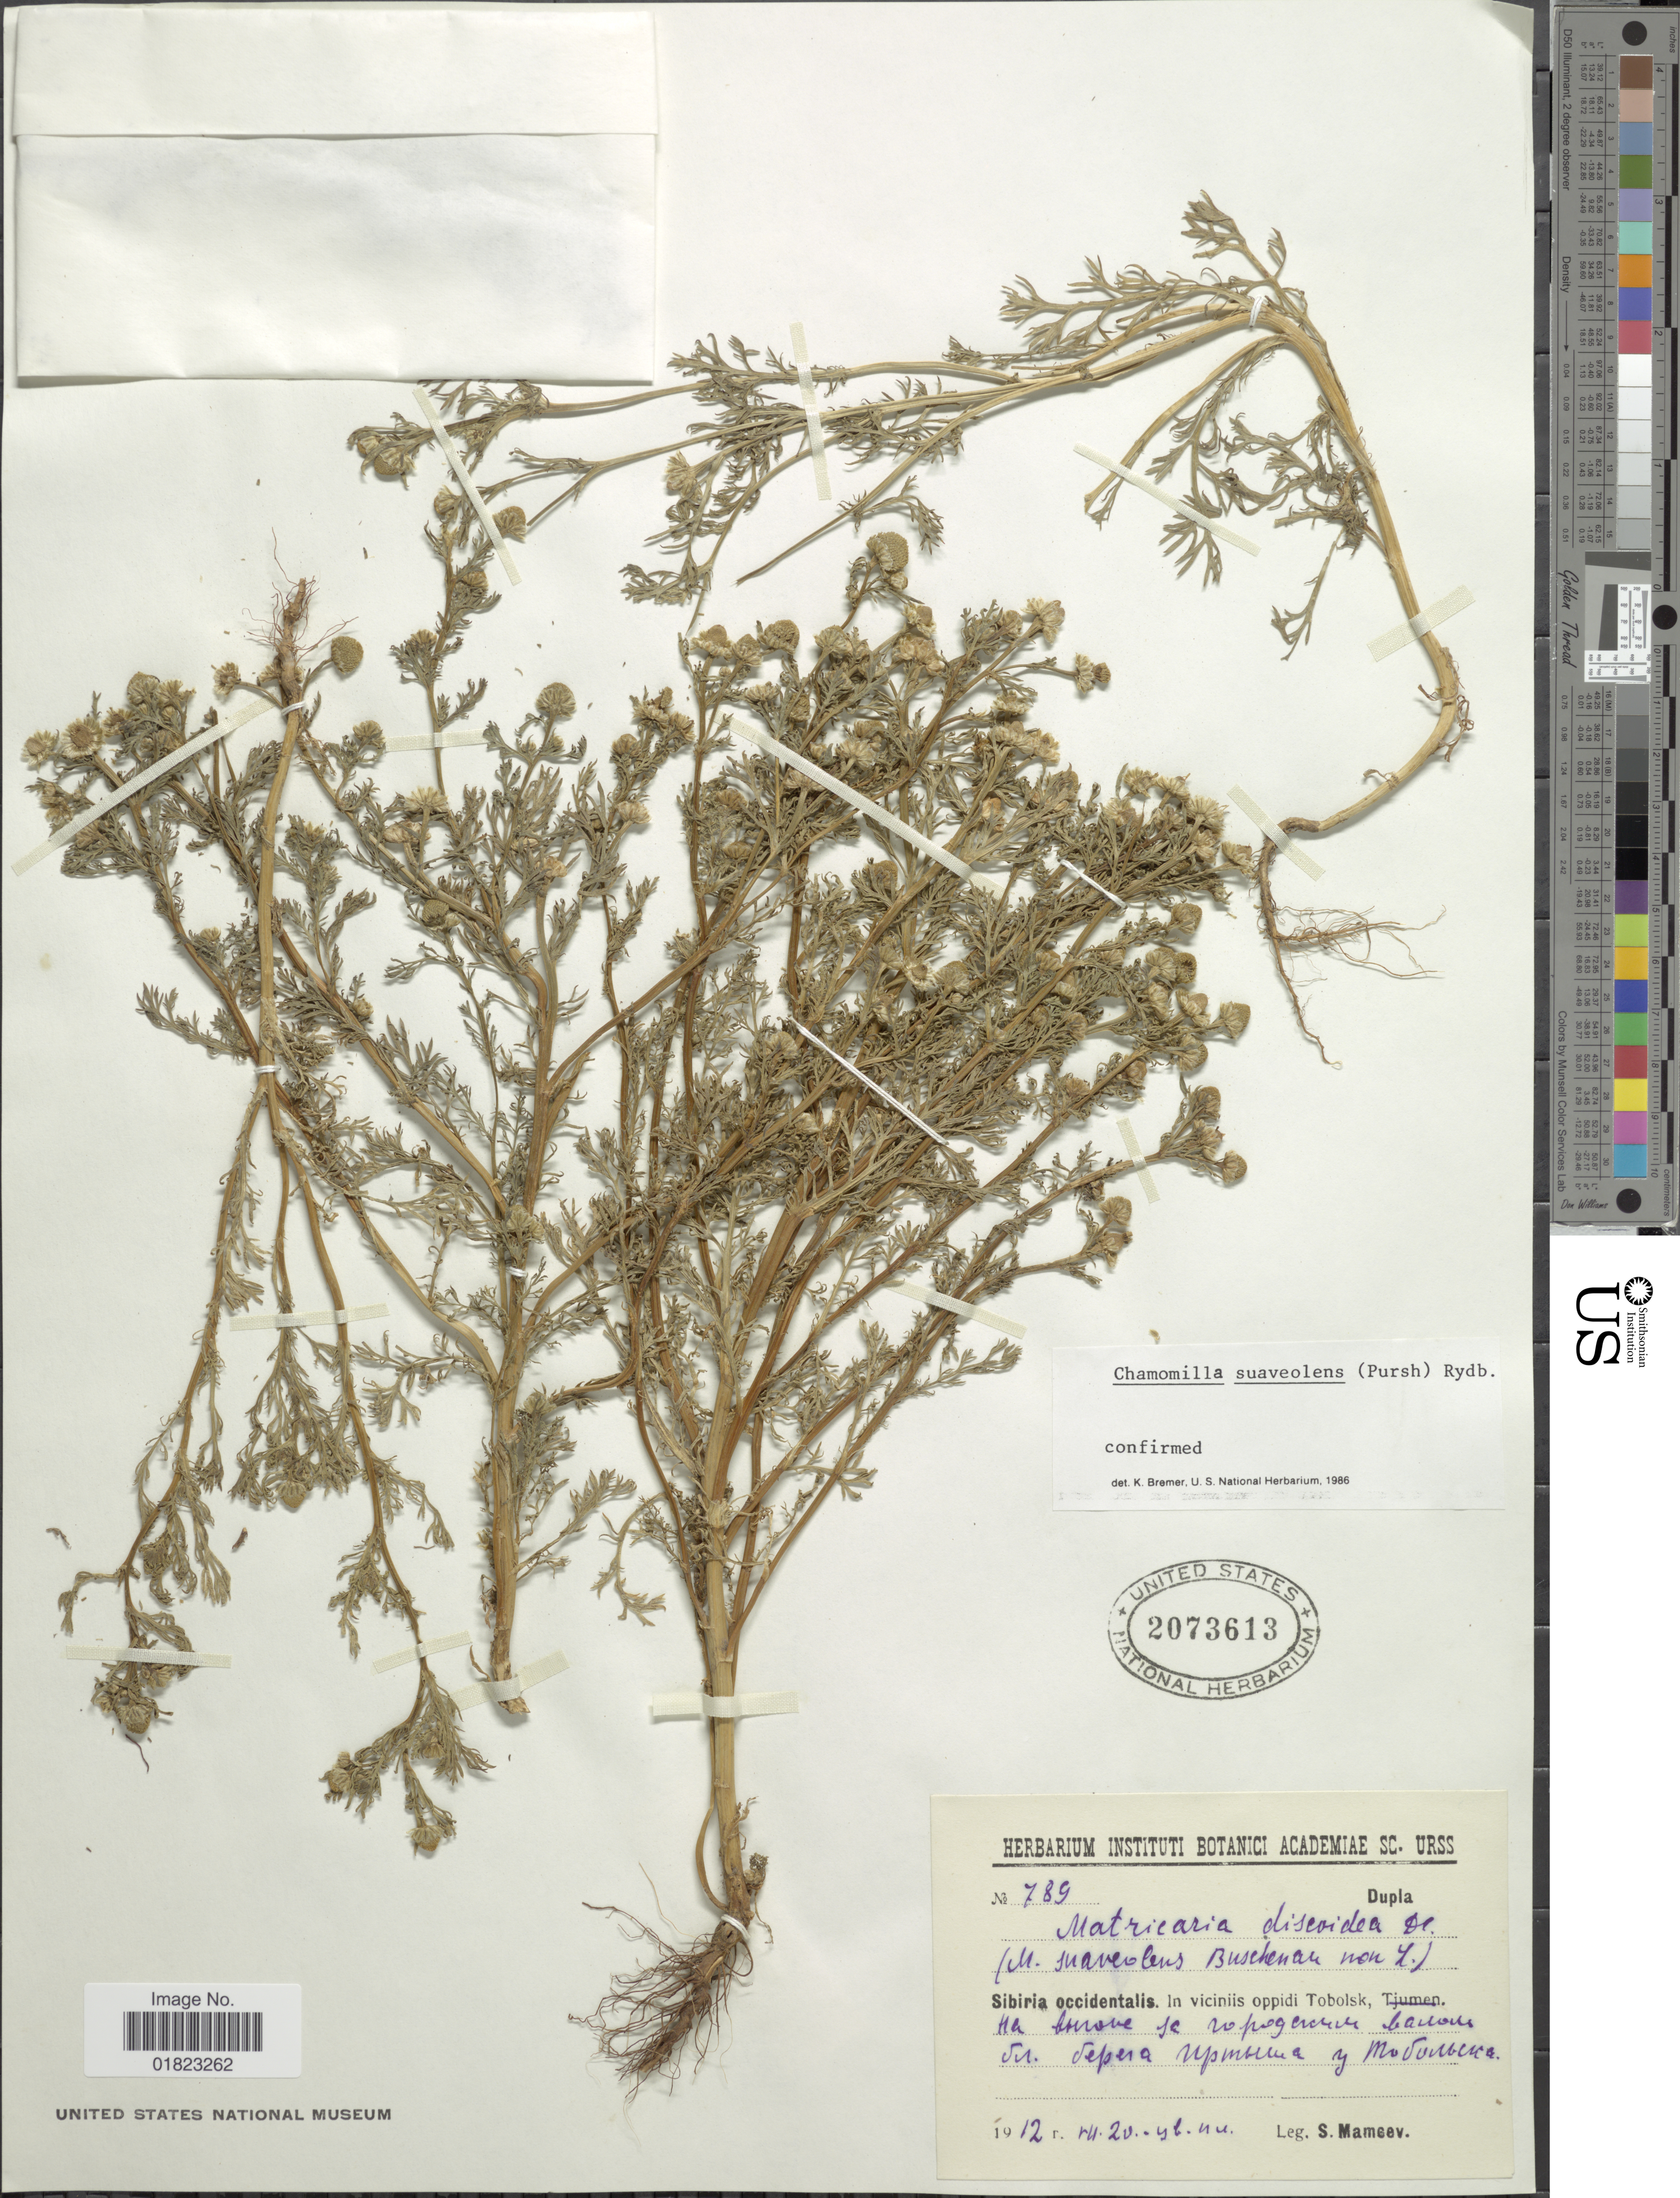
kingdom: Plantae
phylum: Tracheophyta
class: Magnoliopsida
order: Asterales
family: Asteraceae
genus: Matricaria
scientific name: Matricaria matricarioides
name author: (Less.) Porter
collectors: S. Maneev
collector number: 789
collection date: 1912-07-20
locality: Sibiria occidentalis, In viciniis oppidi Tobolsk, Ha [illegible text] Sa rop[illegible text] bau[illegible text] Sepera Upm[illegible text] y Mod[illegible text].[interpreted]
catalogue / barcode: US 2073613